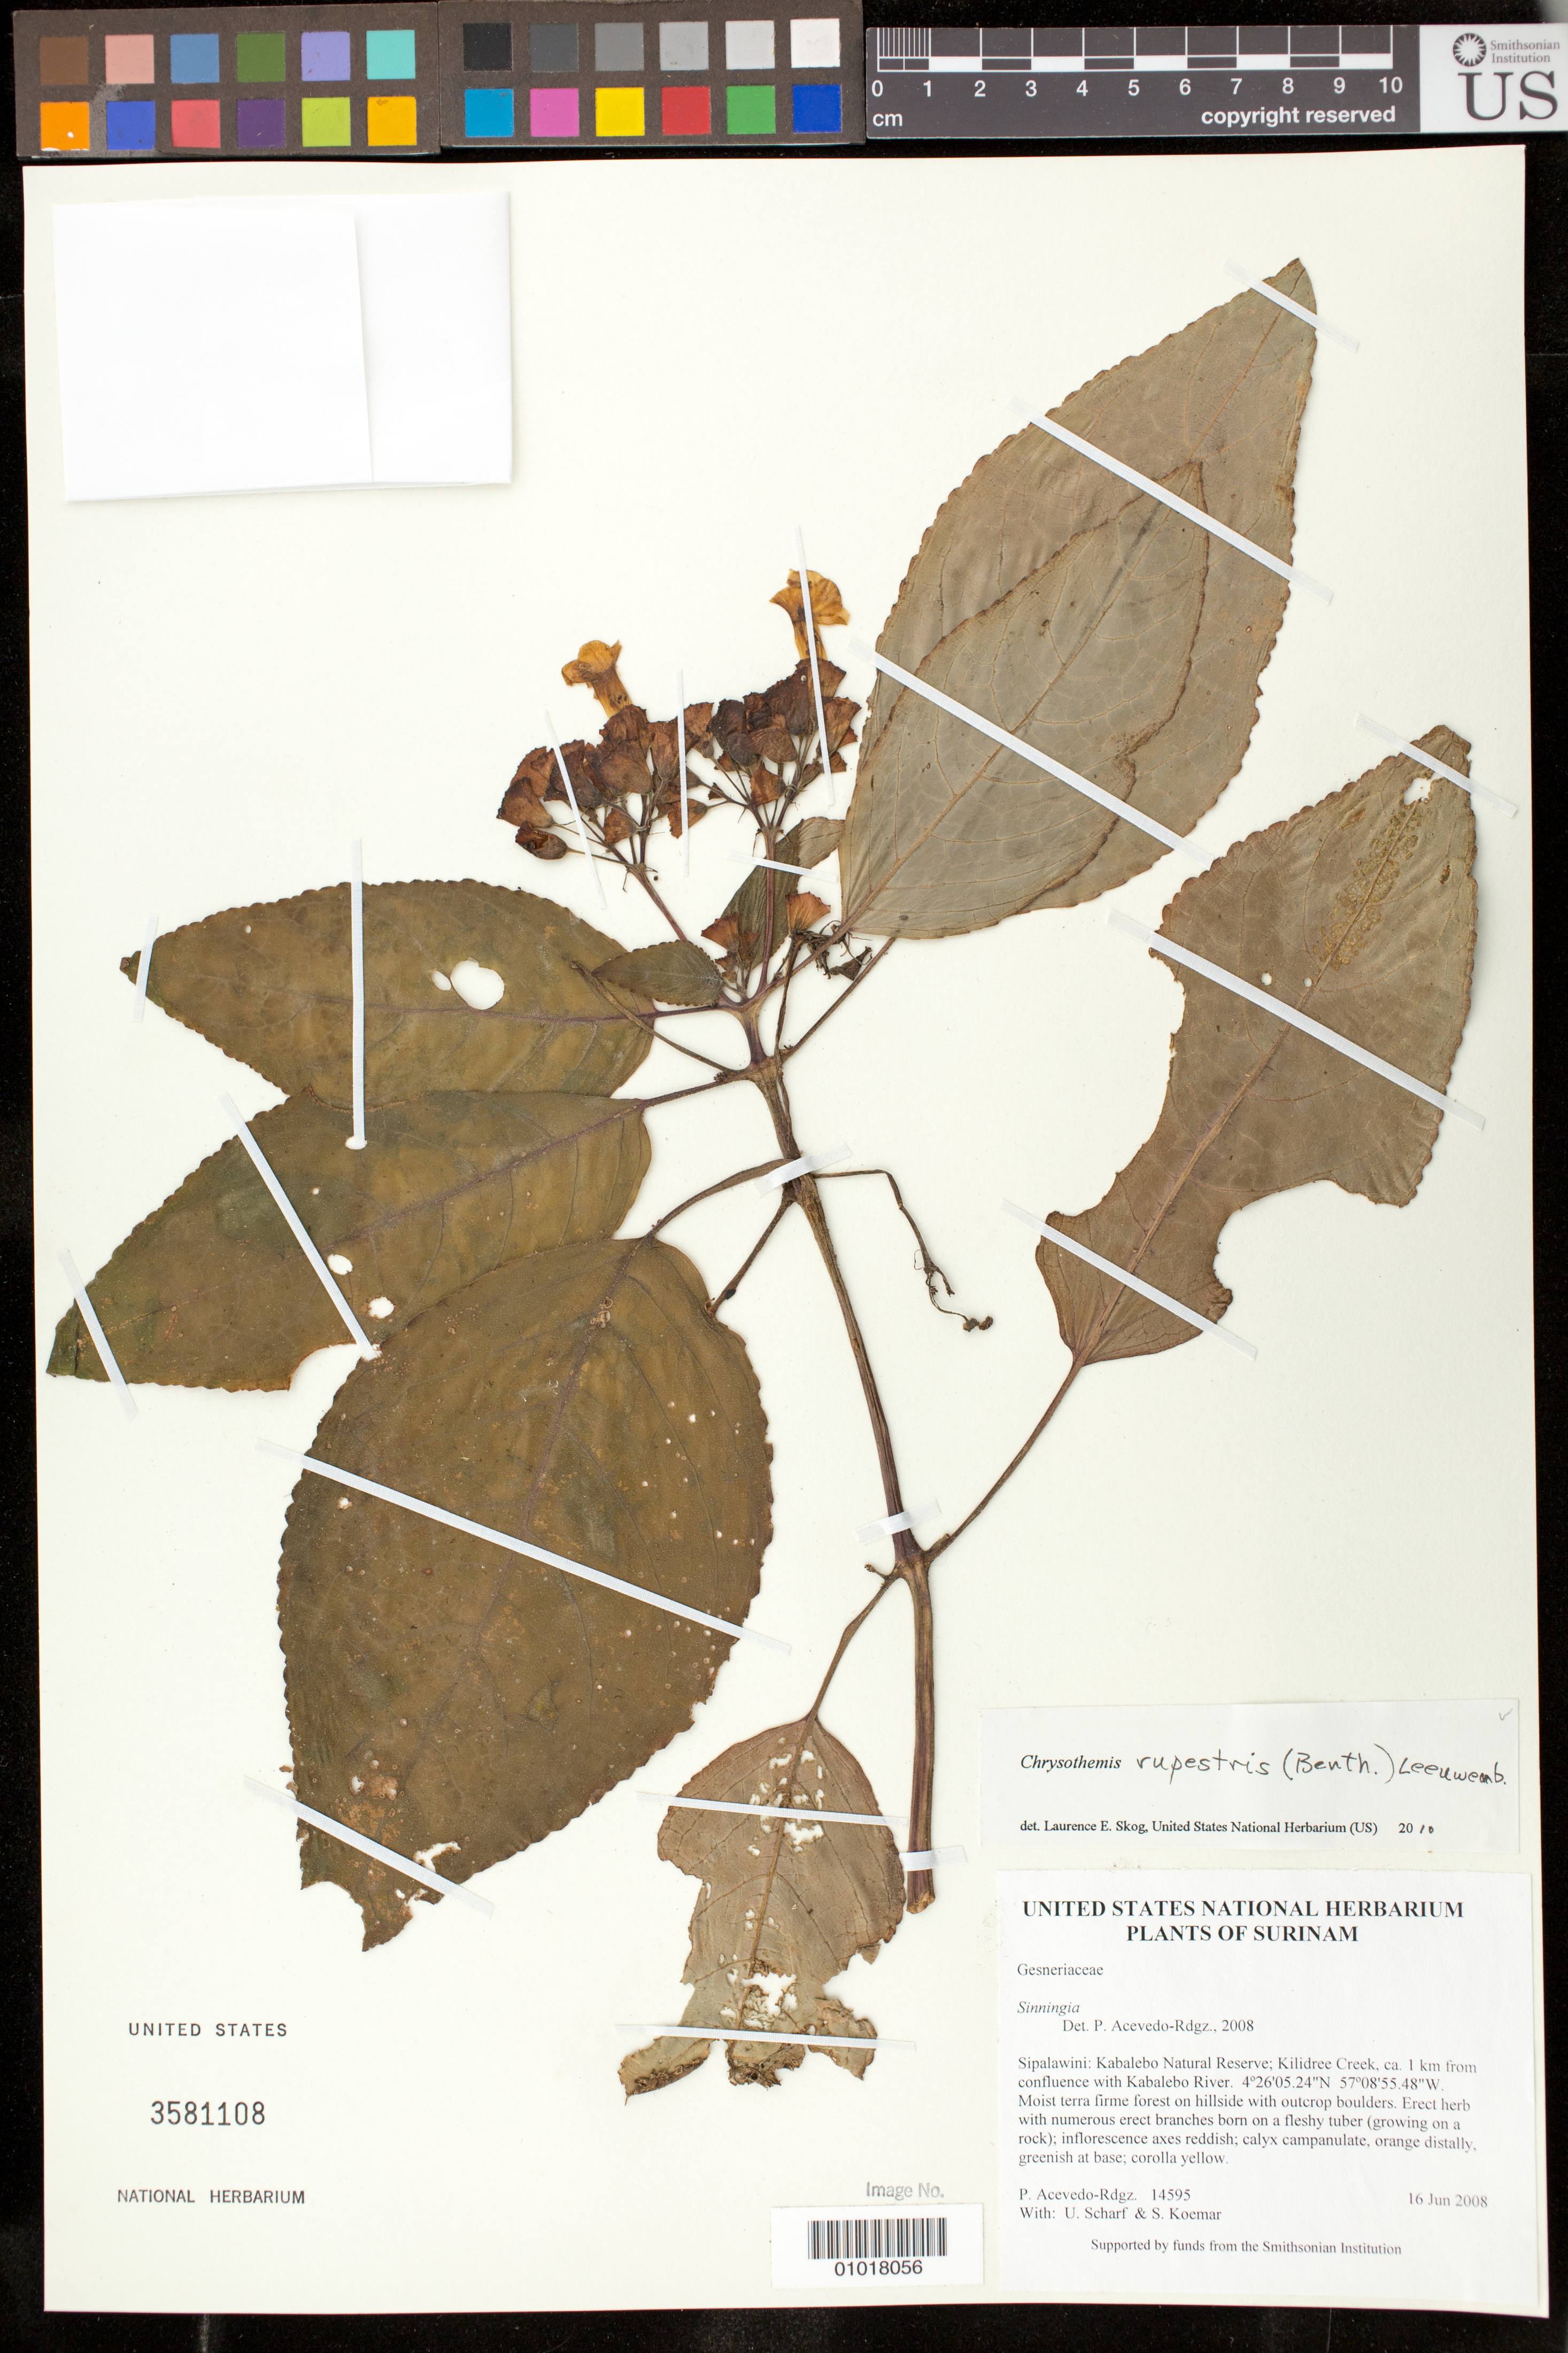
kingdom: Plantae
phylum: Tracheophyta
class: Magnoliopsida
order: Lamiales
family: Gesneriaceae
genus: Chrysothemis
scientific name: Chrysothemis rupestris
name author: (Benth.) Leeuwenb.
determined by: Skog, Laurence E.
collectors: P. Acevedo-Rodr., U. Scharf & S. Koemar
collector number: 14595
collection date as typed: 16 Jun 2008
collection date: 2008-06-16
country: Suriname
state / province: Sipaliwini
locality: Kabalebo Natural Reserve; Kilidree Creek, ca. 1 km from confluence with Kabalebo River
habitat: Moist terra firme forest on hillside with outcrop boulders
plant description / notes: NY, K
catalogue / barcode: US 3581108